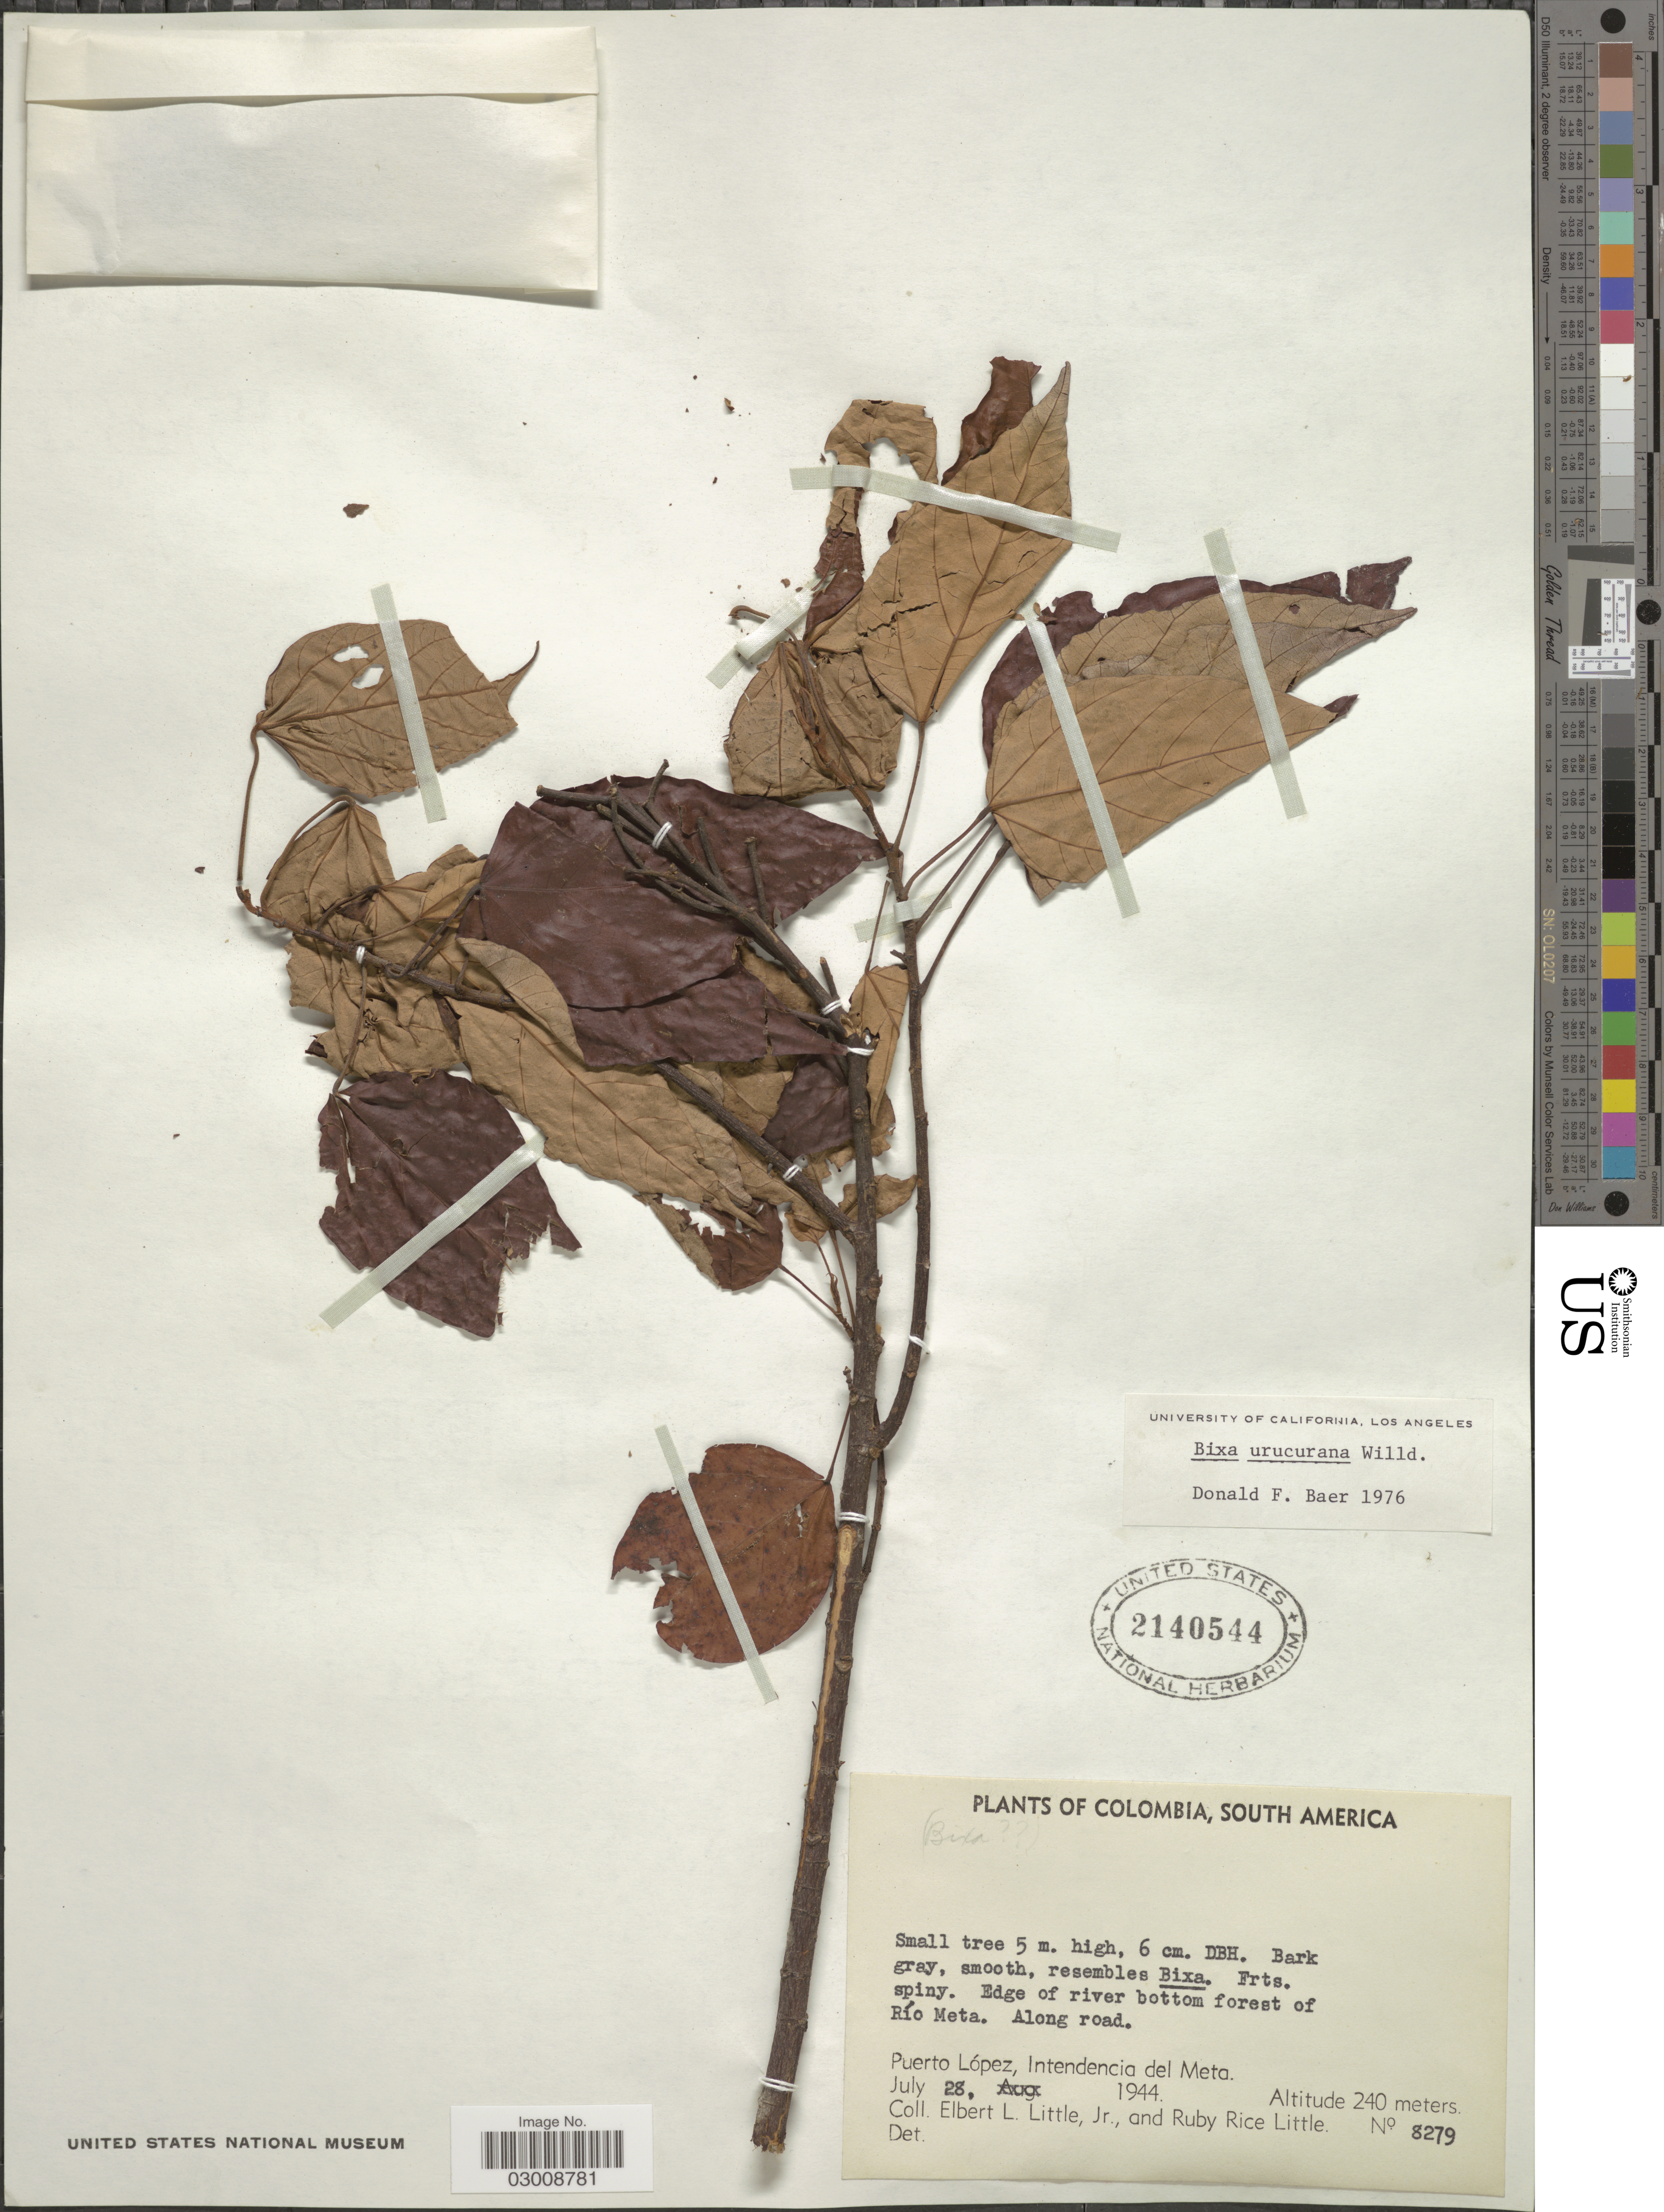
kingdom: Plantae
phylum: Tracheophyta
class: Magnoliopsida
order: Malvales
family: Bixaceae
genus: Bixa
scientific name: Bixa urucurana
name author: Willd.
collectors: E. L. Little & R. R. Little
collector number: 8279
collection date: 1944-07-28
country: Colombia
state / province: Meta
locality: Edge of river bottom forest of Río Meta. Along road. Puerto López, Intendencia del Meta.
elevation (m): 240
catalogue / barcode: US 2140544